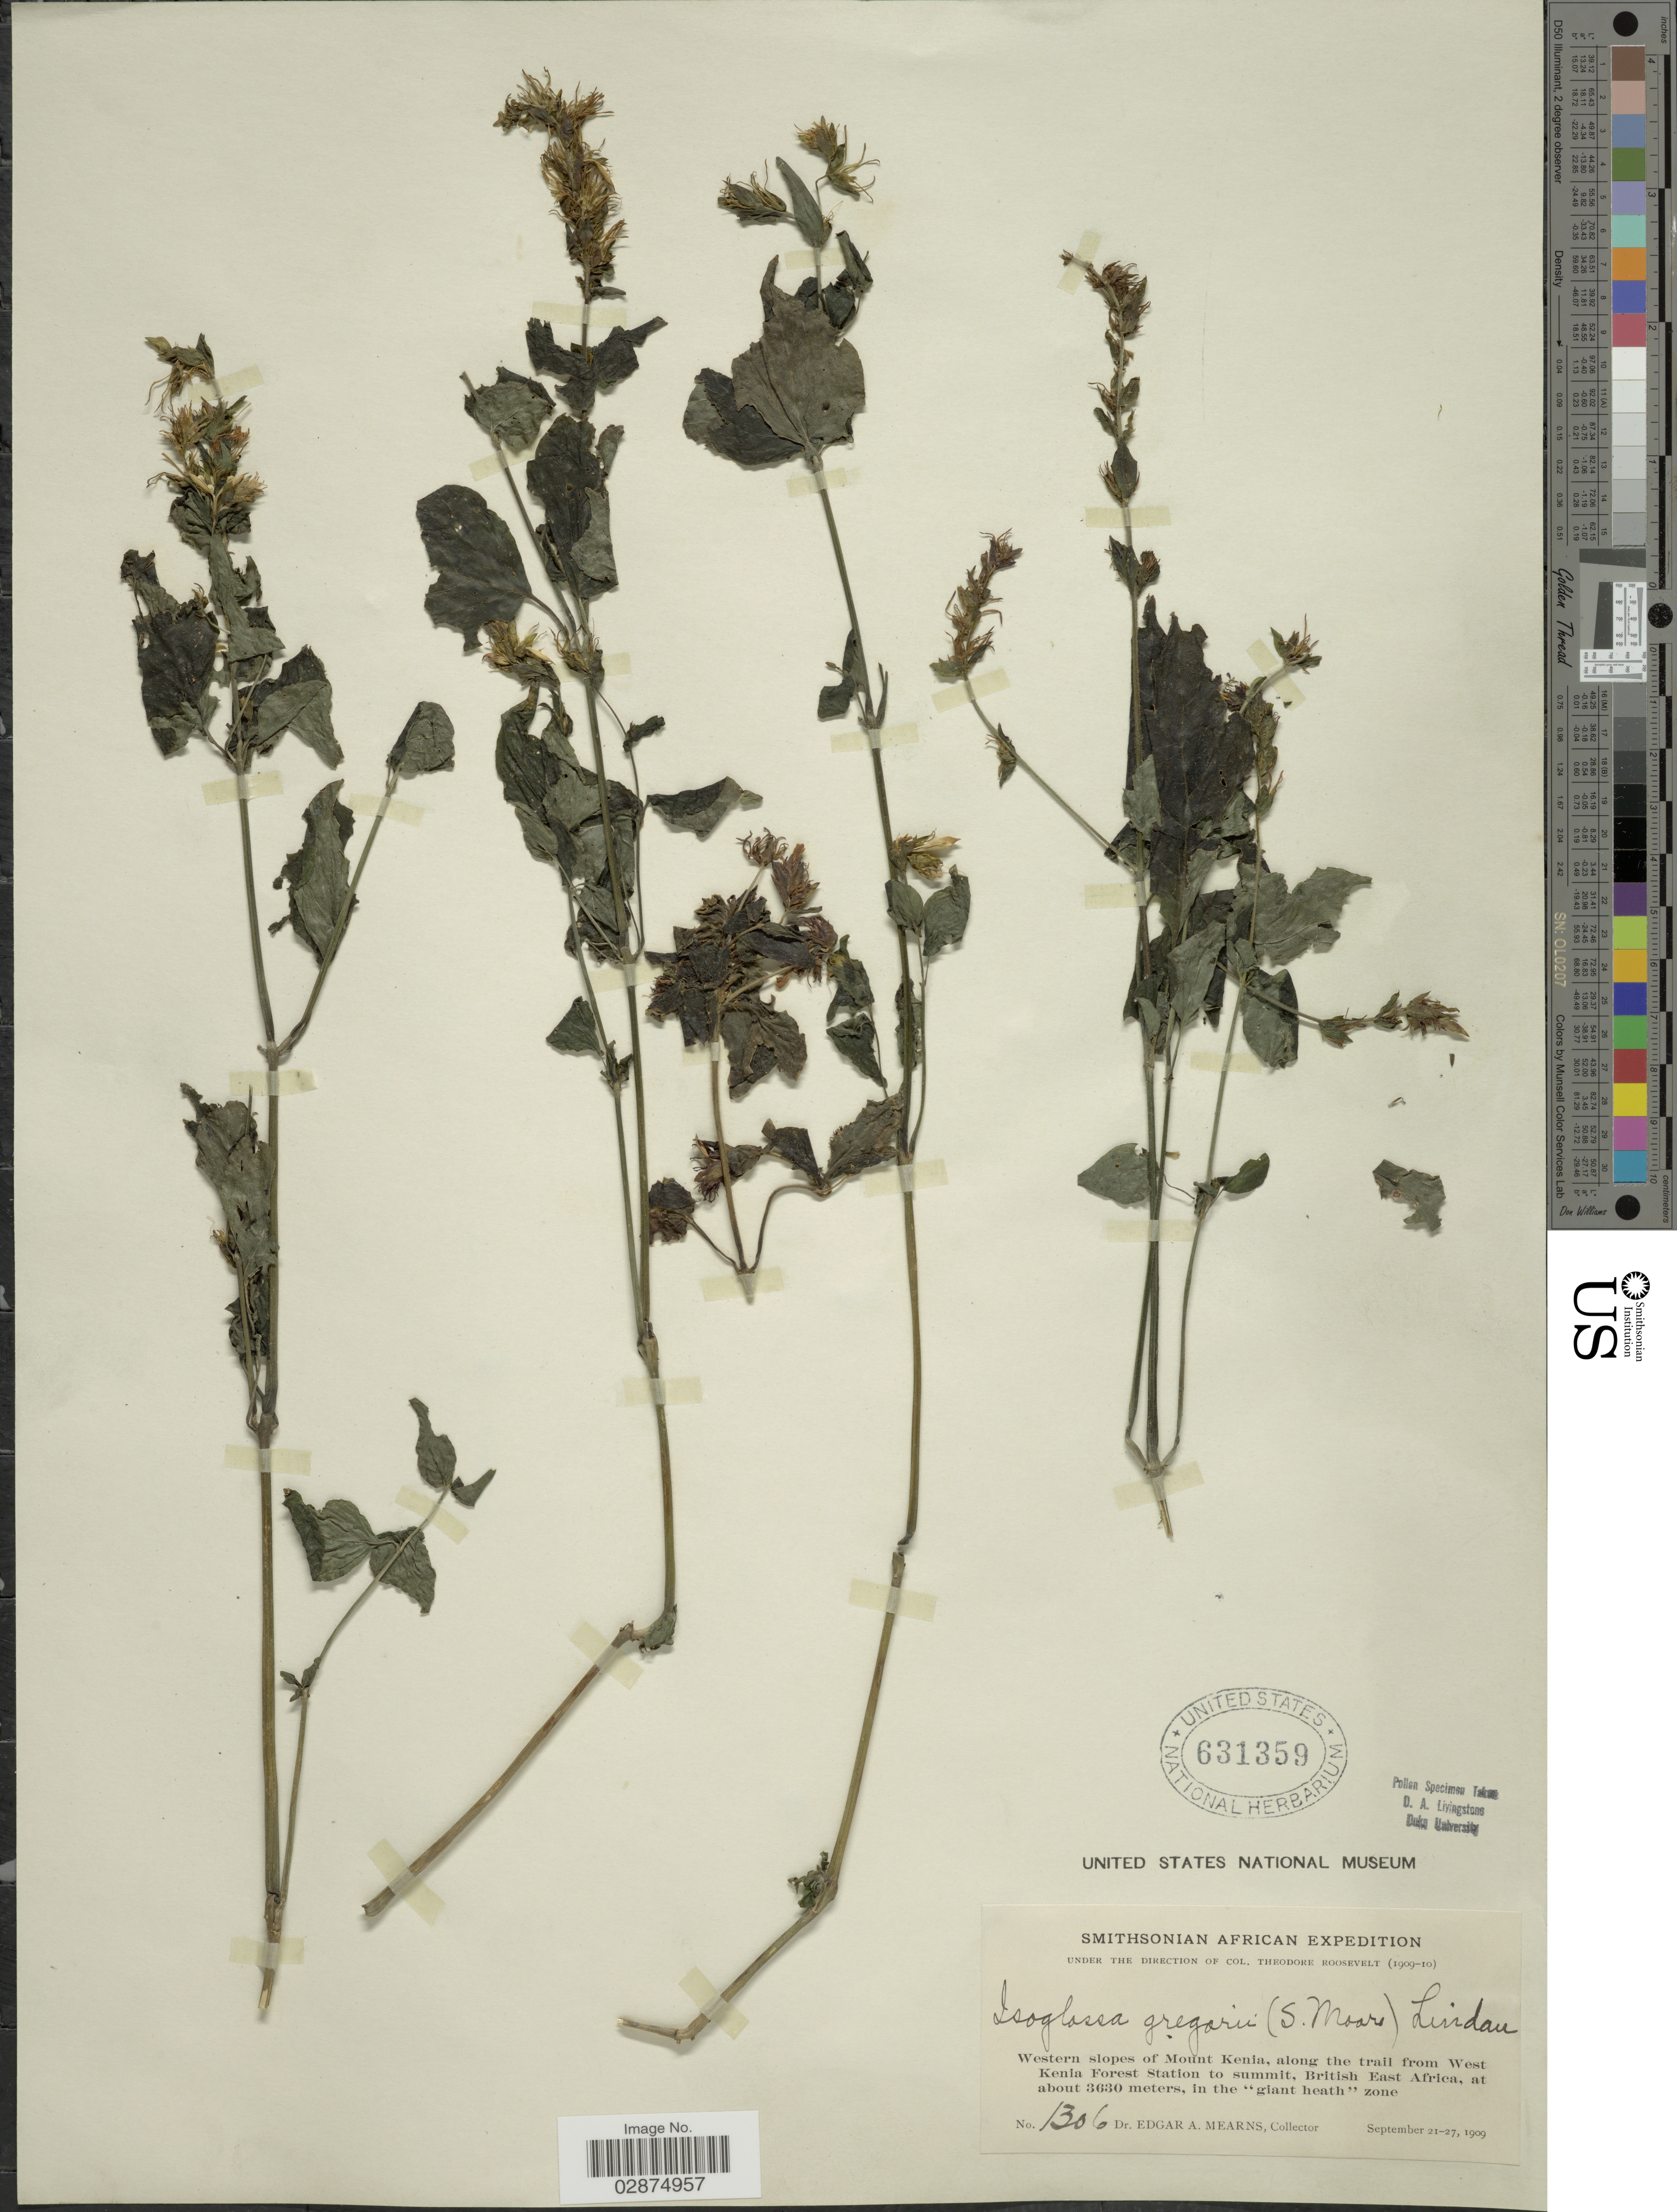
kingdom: Plantae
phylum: Tracheophyta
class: Magnoliopsida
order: Lamiales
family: Acanthaceae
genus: Isoglossa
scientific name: Isoglossa gregoryi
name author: (S. Moore) Lindau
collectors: E. A. Mearns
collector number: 1306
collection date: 1909-09-21/1909-09-27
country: Kenya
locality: Western slopes of Mount Kenia, along the trail from West Kenia Station to summit, British East Africa, in the "giant heath" zone.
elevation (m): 3630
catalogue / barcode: US 631359